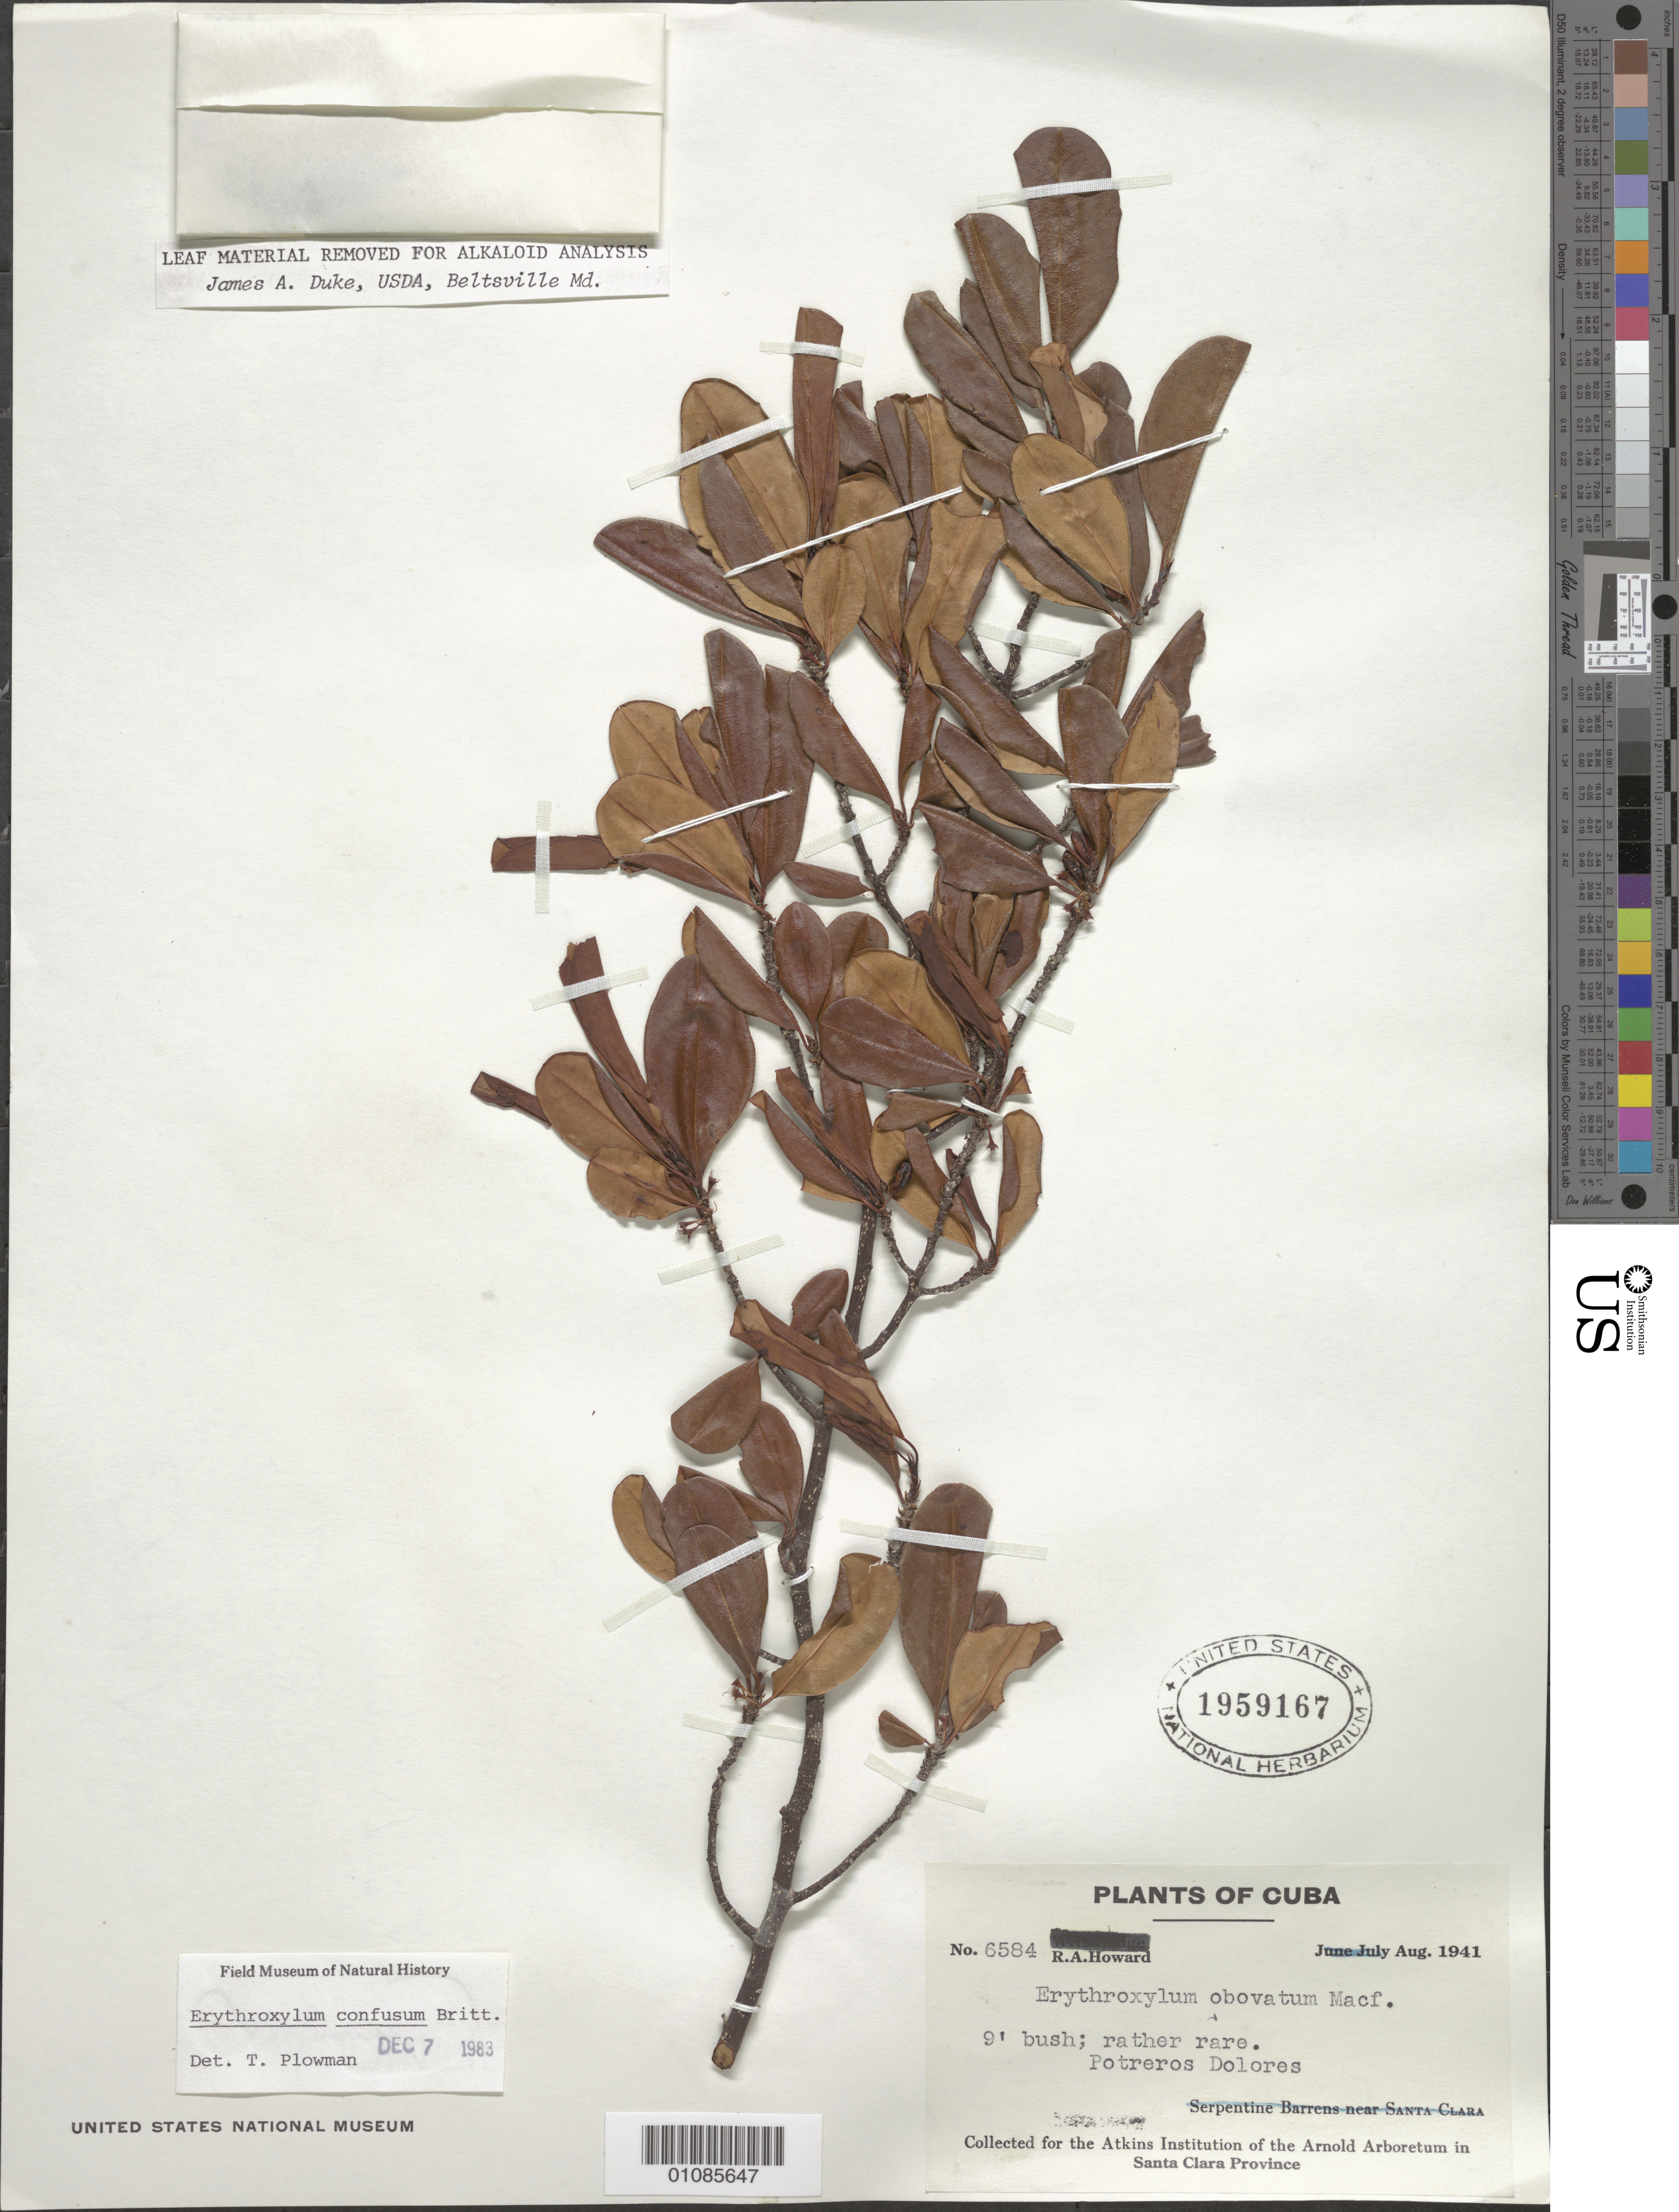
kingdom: Plantae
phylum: Tracheophyta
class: Magnoliopsida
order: Malpighiales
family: Erythroxylaceae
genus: Erythroxylum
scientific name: Erythroxylum confusum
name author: Britton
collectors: R. A. Howard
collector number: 6589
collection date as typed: Aug 1941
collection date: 1941-08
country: Cuba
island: Cuba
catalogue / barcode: US 1959167